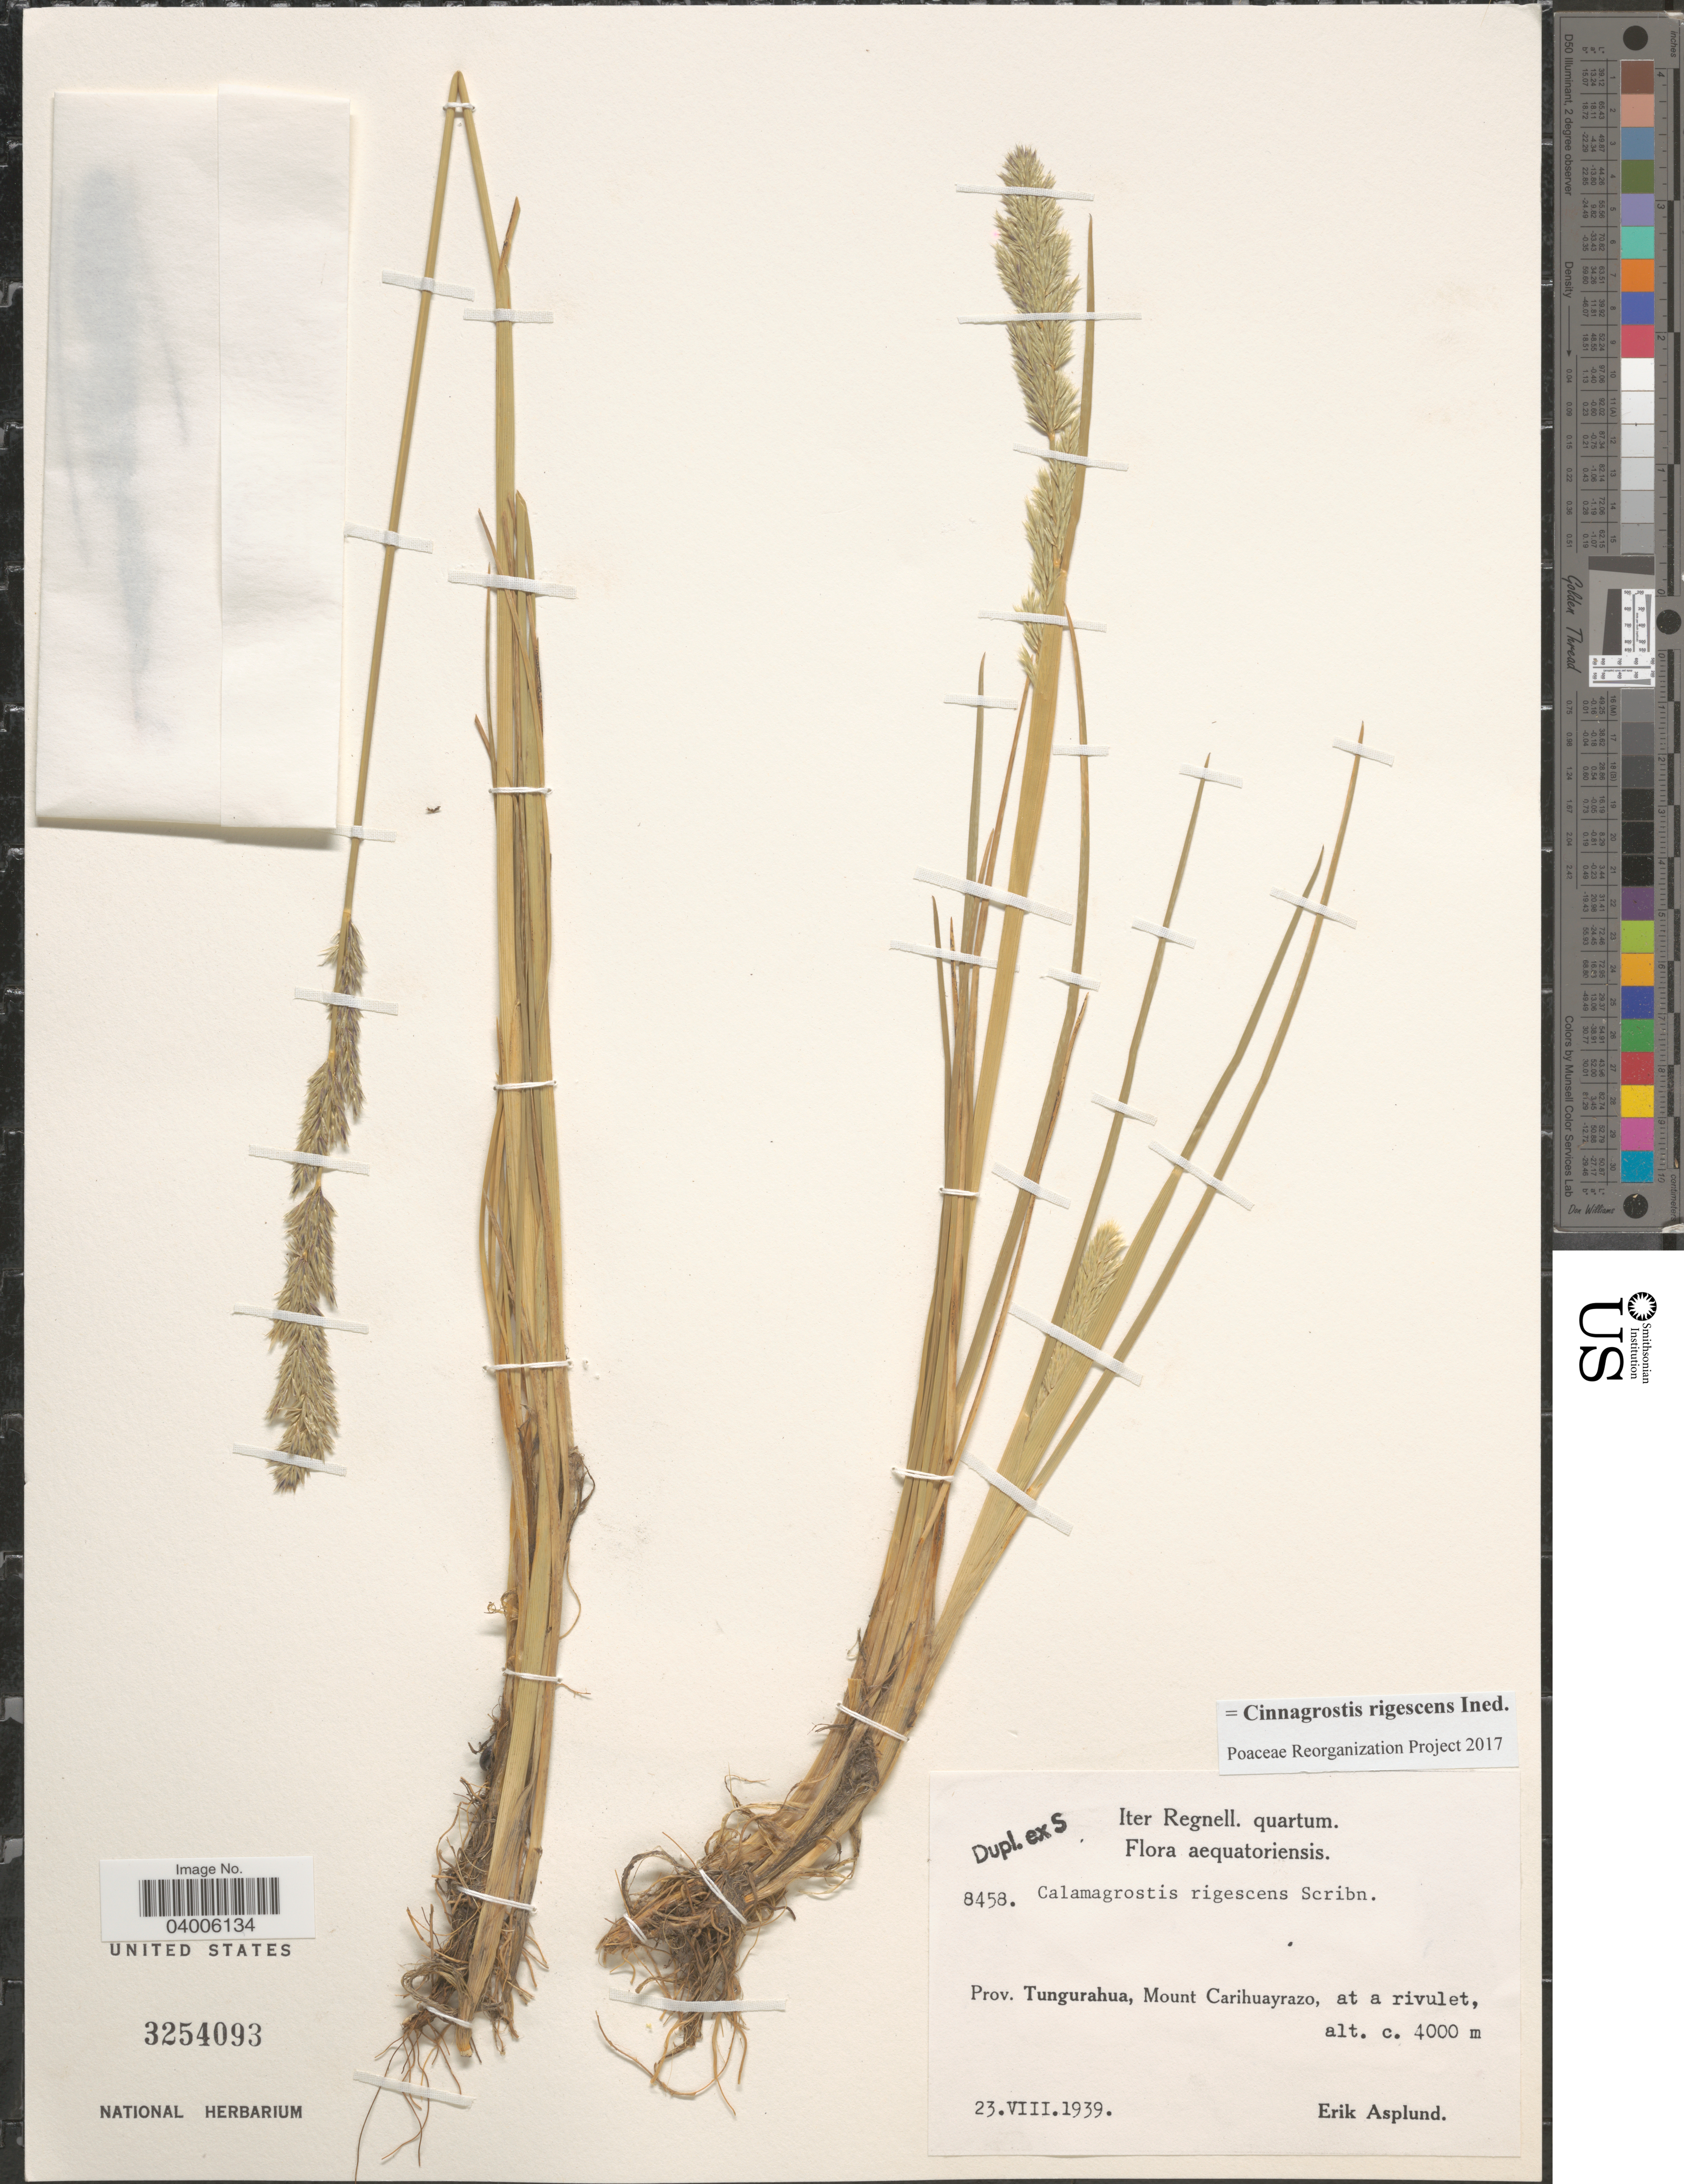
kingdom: Plantae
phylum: Tracheophyta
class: Liliopsida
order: Poales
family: Poaceae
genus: Cinnagrostis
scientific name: Cinnagrostis rigescens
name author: (J. Presl) P.M. Peterson et al.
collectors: E. Asplund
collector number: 8458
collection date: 1939-08-23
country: Ecuador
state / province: Tungurahua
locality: Mount Carihuayrazo, at a rivulet.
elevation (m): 4000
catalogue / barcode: US 3254093